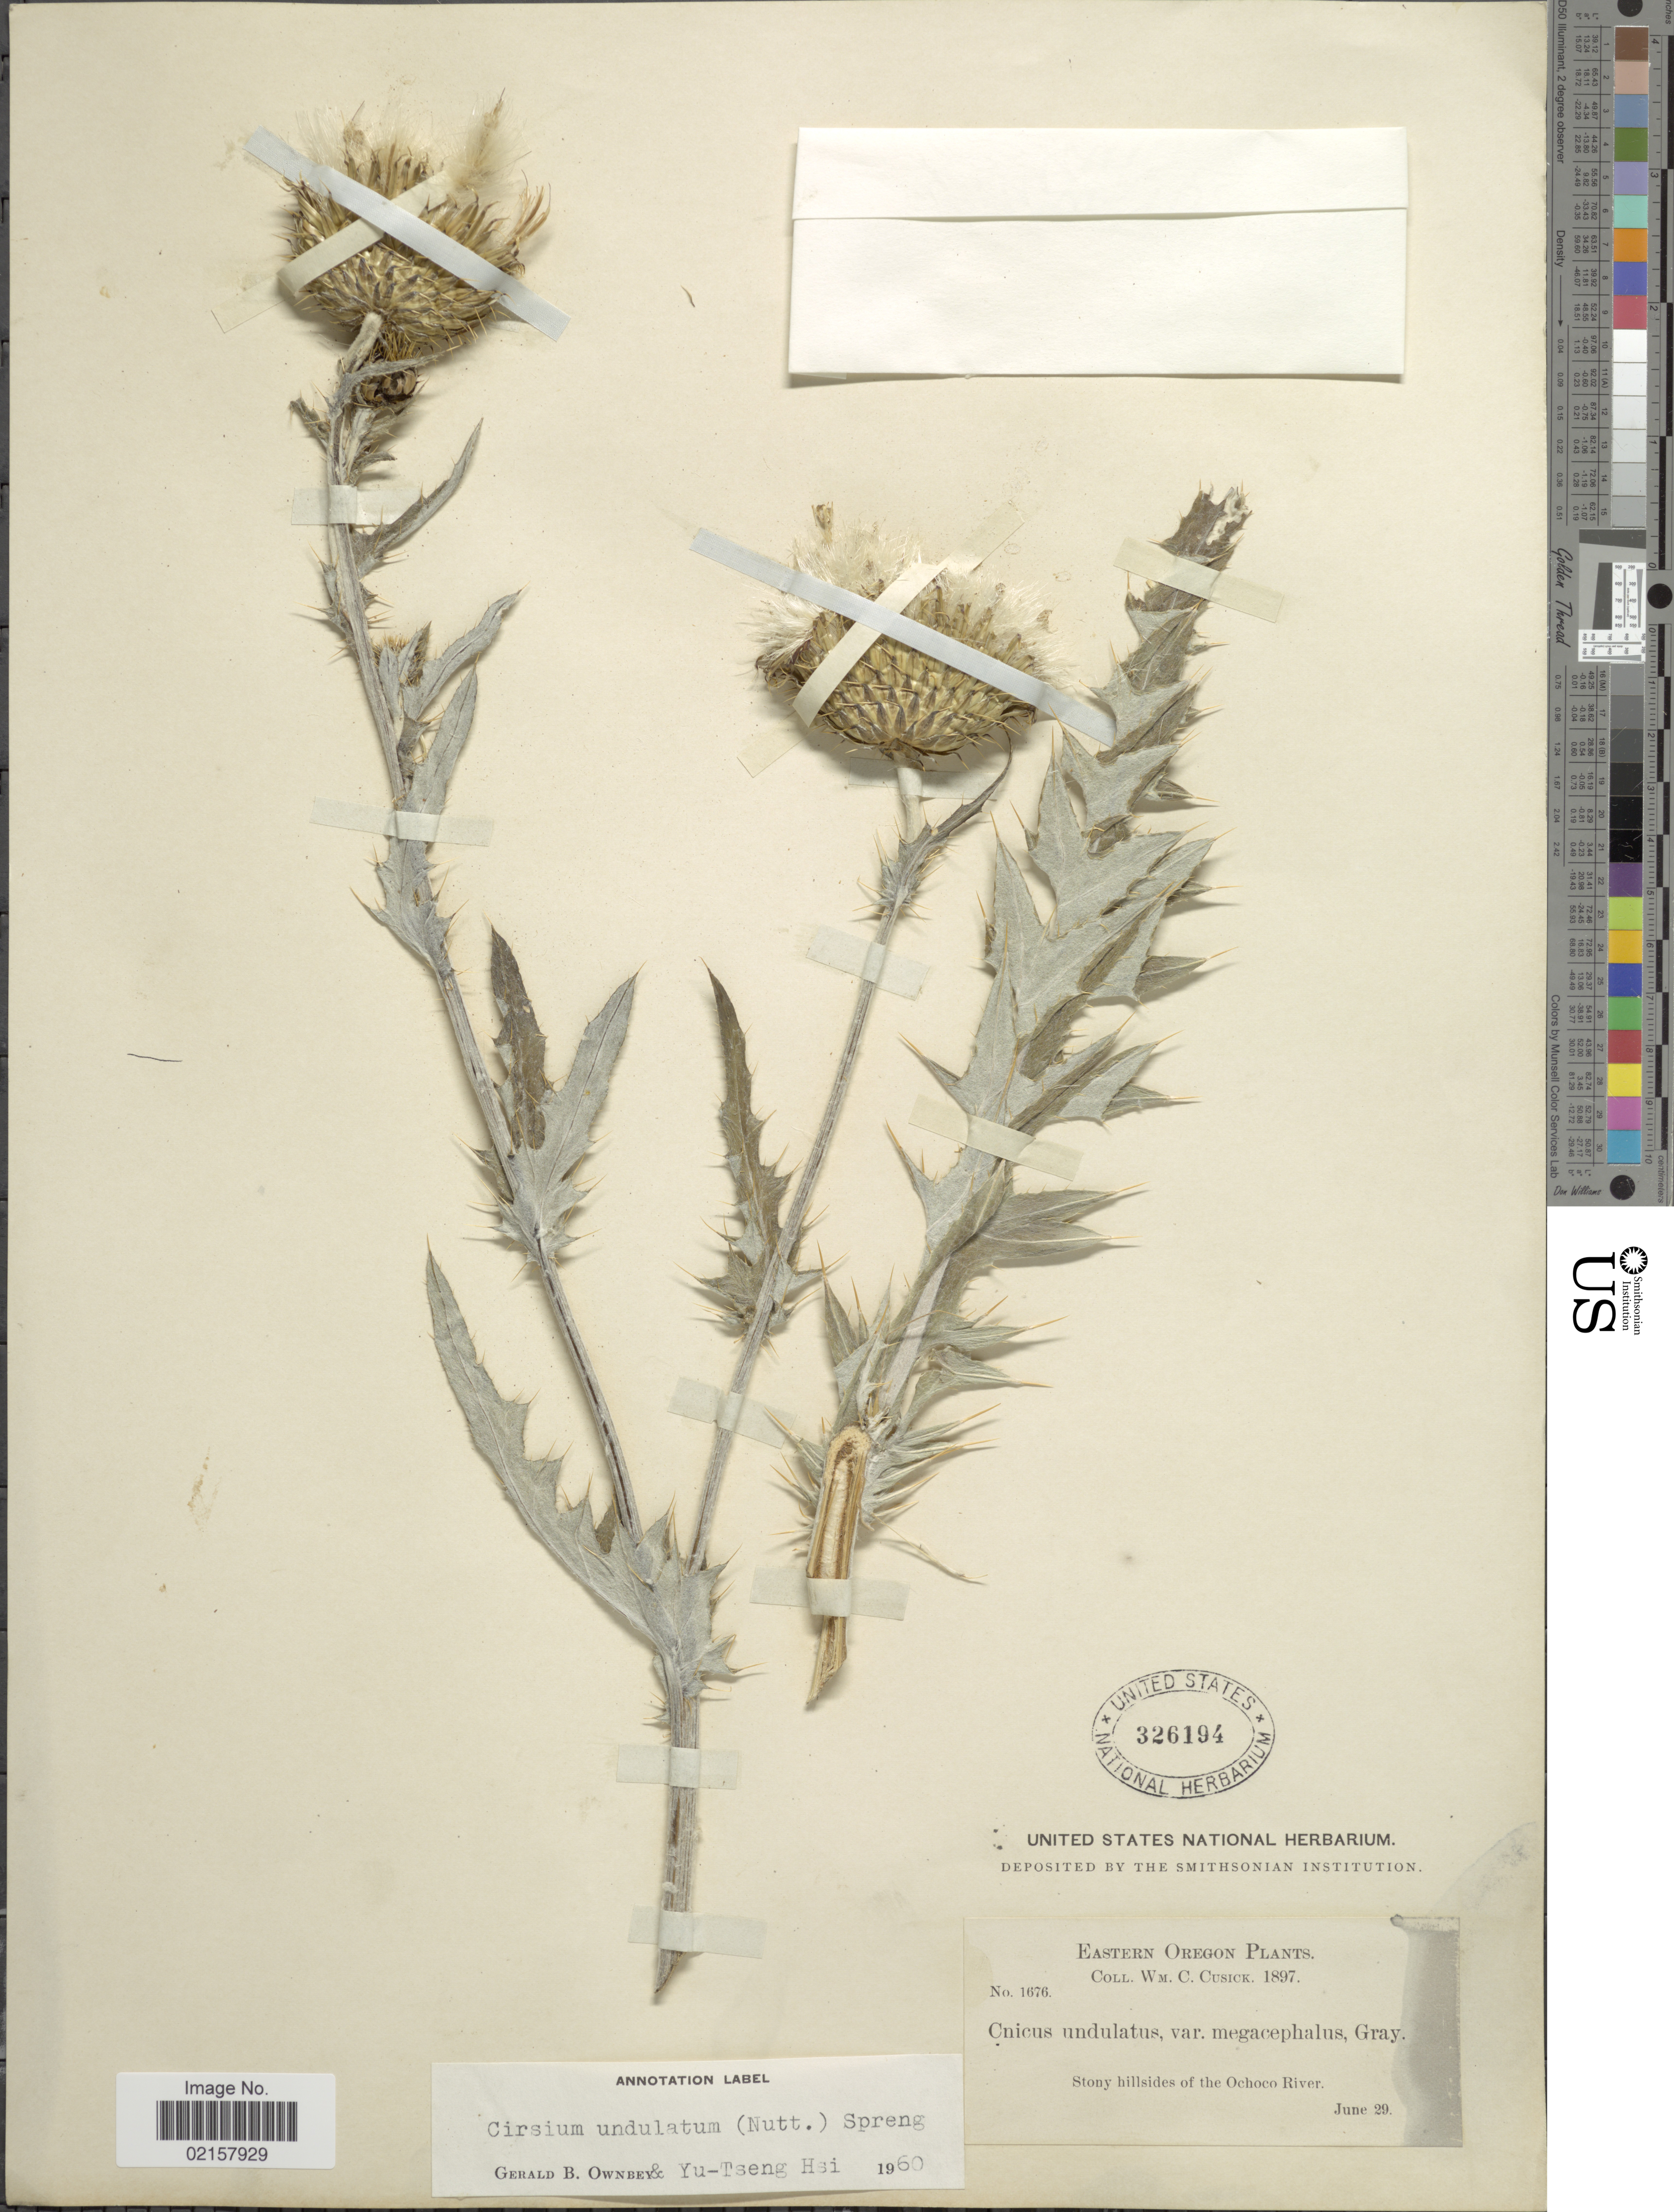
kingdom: Plantae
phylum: Tracheophyta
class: Magnoliopsida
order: Asterales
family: Asteraceae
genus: Cirsium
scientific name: Cirsium undulatum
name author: (Nutt.) Spreng.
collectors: W. C. Cusick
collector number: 1676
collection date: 1897-06-29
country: United States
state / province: Oregon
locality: Eastern Oregon, stony hillsides of the Ochoco River.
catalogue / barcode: US 326194